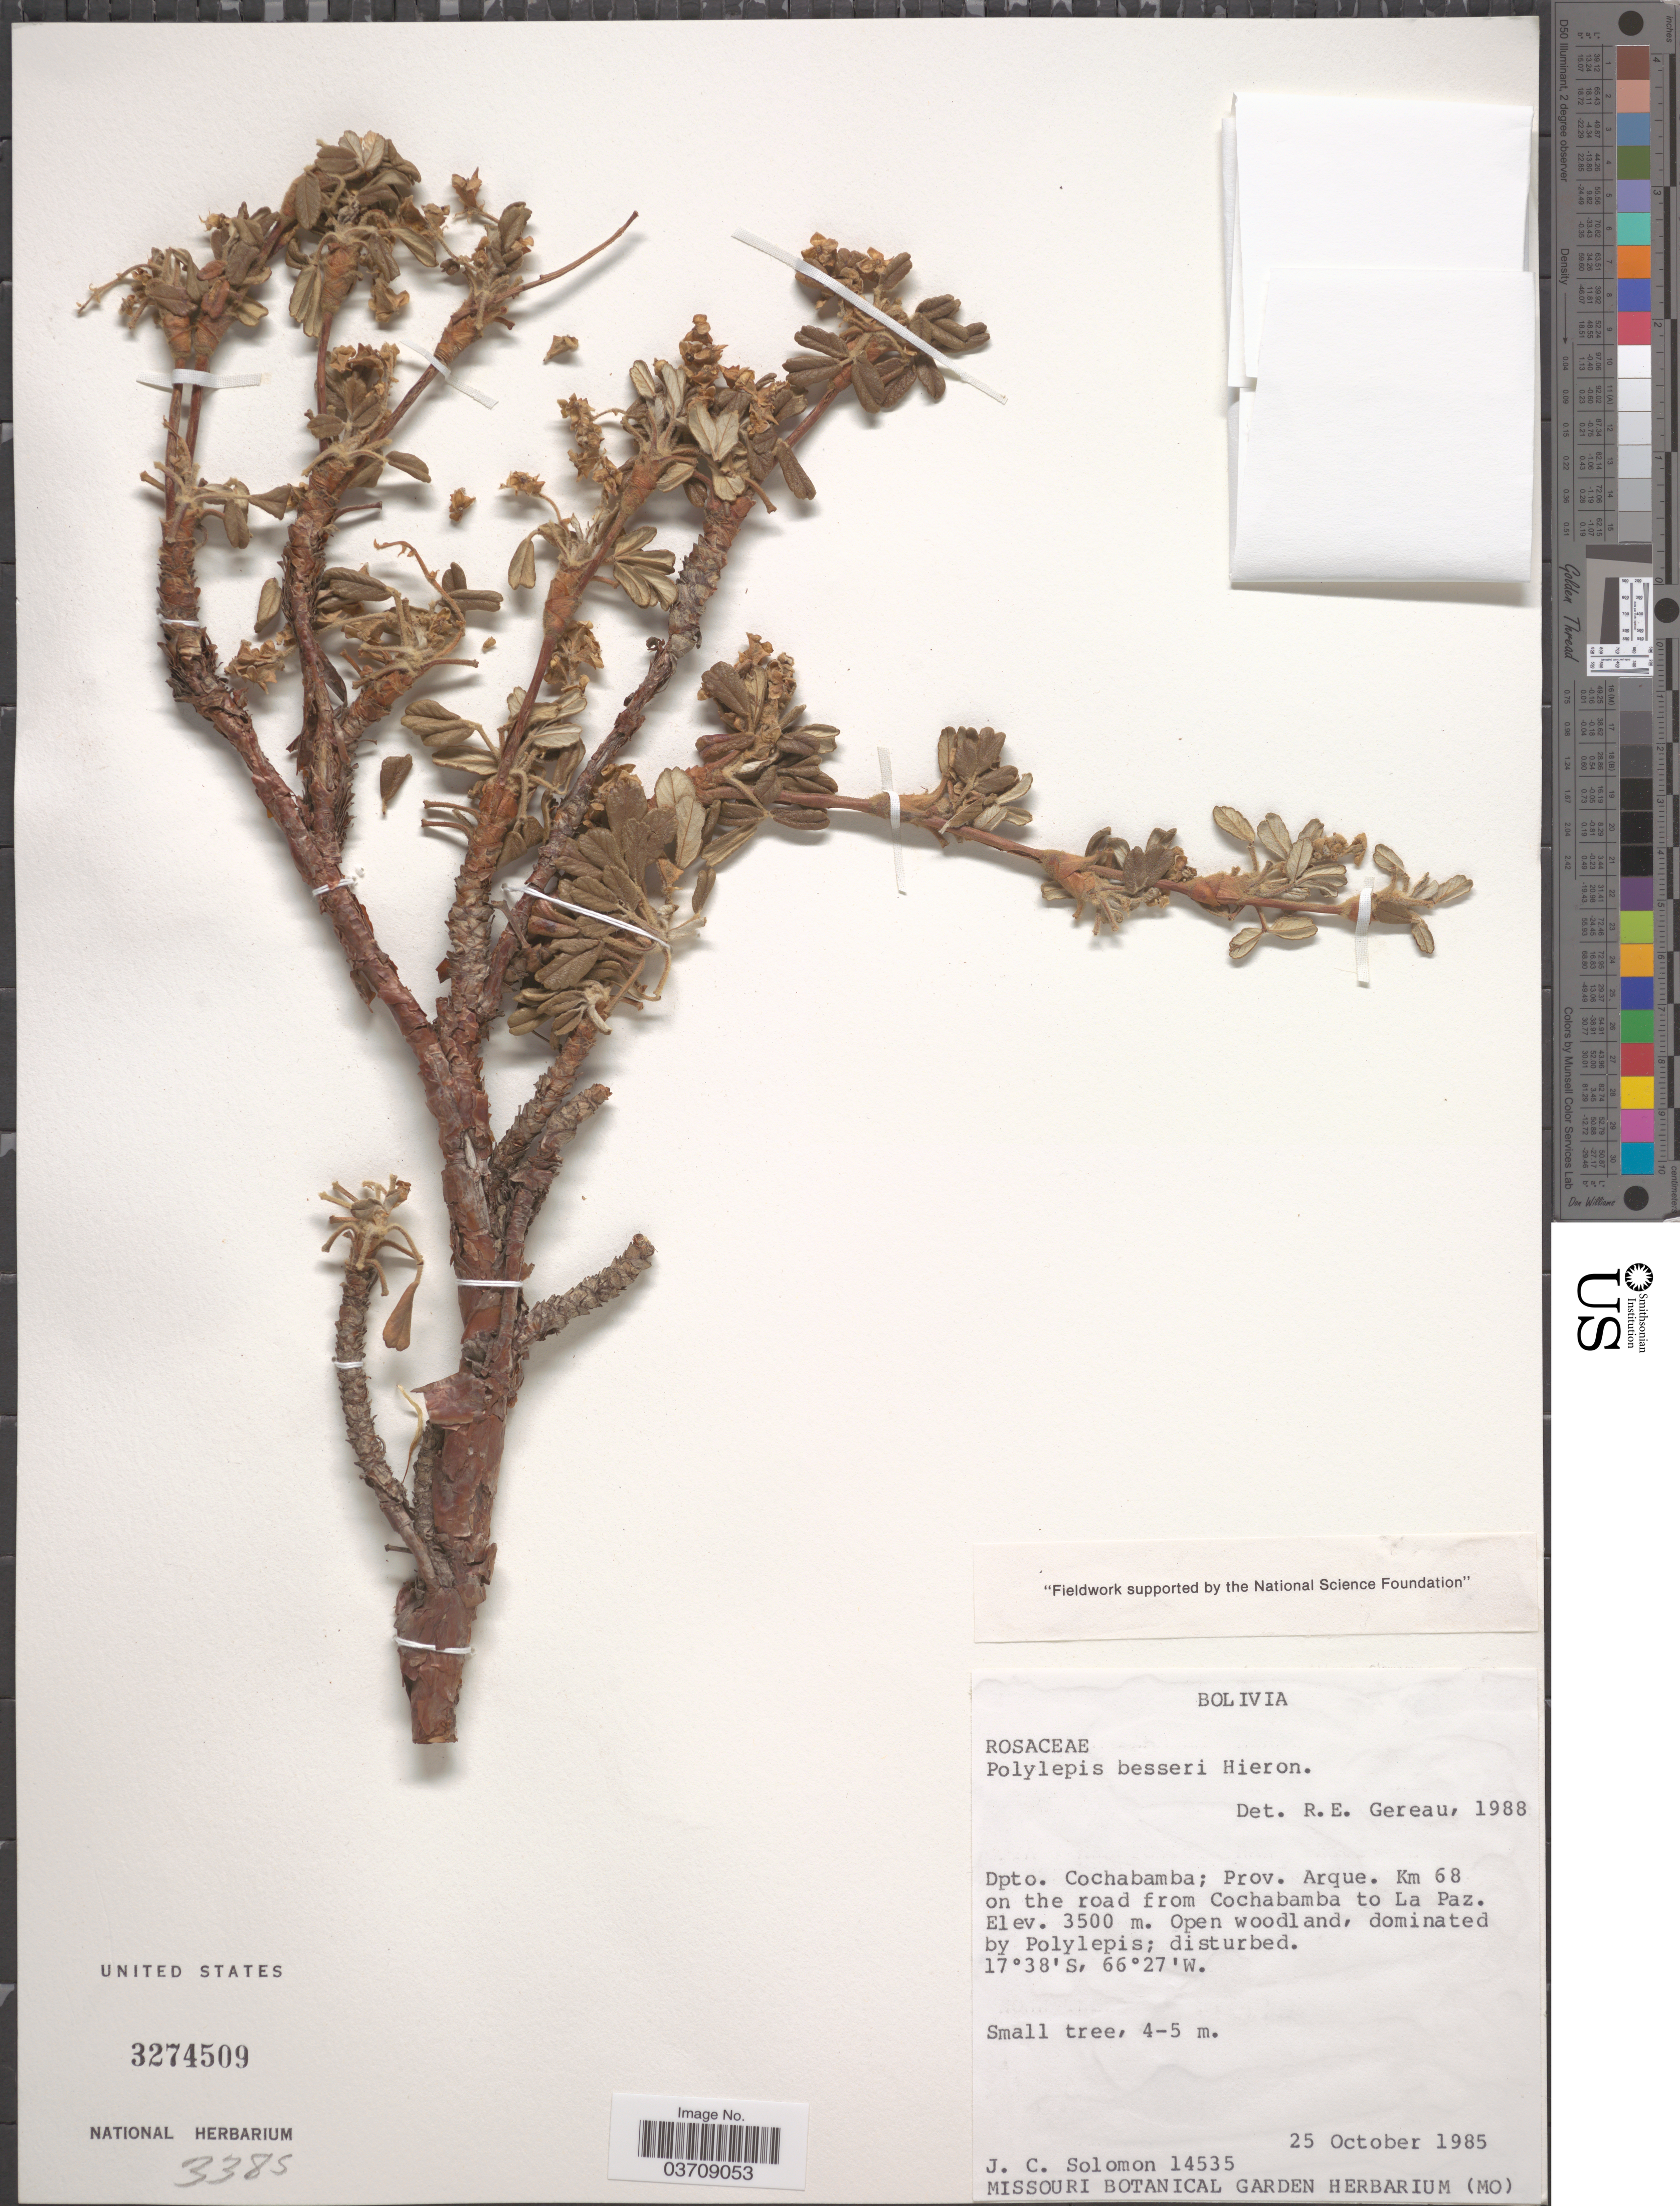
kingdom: Plantae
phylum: Tracheophyta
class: Magnoliopsida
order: Rosales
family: Rosaceae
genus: Polylepis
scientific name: Polylepis besseri subsp. besseri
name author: Hieron.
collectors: J. C. Solomon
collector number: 14535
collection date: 1985-10-25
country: Bolivia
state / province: Cochabamba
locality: Dpto. Cochabamba; Prov. Arque. Km 68 on the road from Cochabamba to La Paz.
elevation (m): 3500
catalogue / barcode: US 3274509